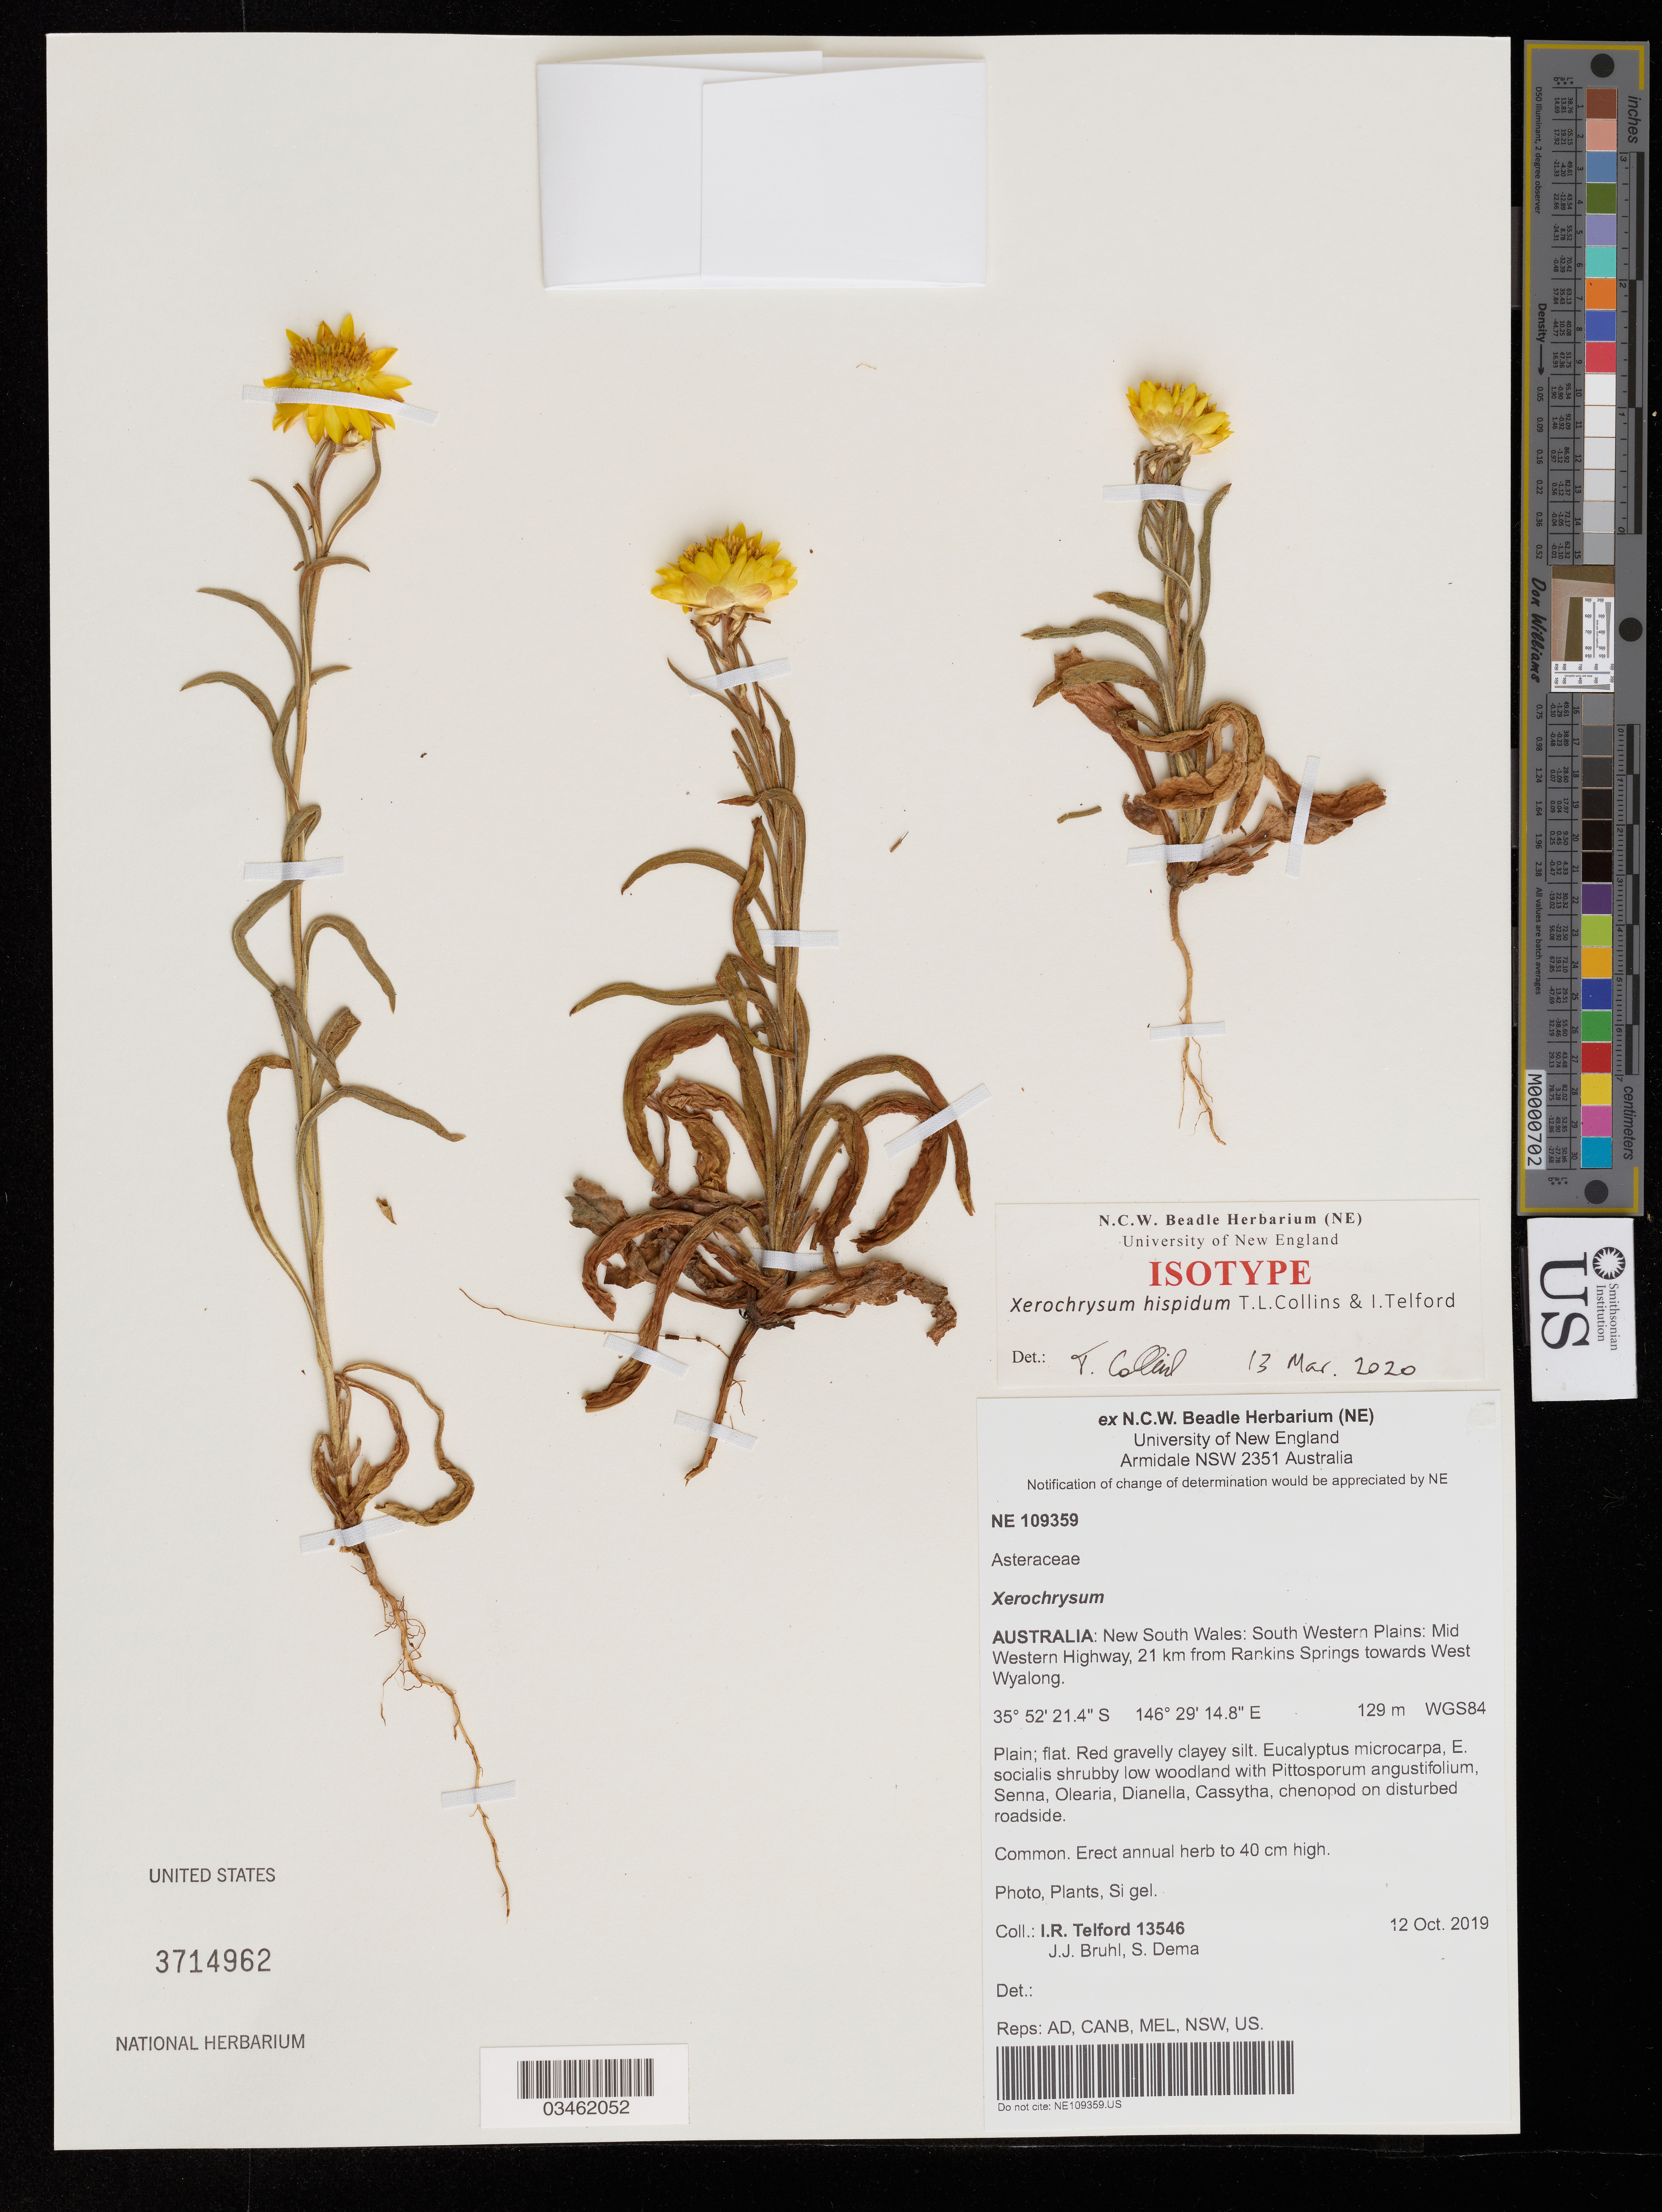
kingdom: Plantae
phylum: Tracheophyta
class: Magnoliopsida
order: Asterales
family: Asteraceae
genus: Xerochrysum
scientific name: Xerochrysum hispidum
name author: Collins & I. Telford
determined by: Collins, T. L.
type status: Isotype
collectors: I. R. Telford, J. Bruhl & S. Dema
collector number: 13546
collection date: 2019-10-12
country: Australia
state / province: New South Wales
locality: South Western Plains: Mid Western Highway, 21 km from Rankins Springs towards West Wyalong.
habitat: Eucalyptus microcarpa, E. socialis shrubby low woddland with Pittosporum angustifolium, Senna, Olearia, Dianella, Cassytha, chenopen on disturbed roadside.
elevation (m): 129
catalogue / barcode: US 3714962